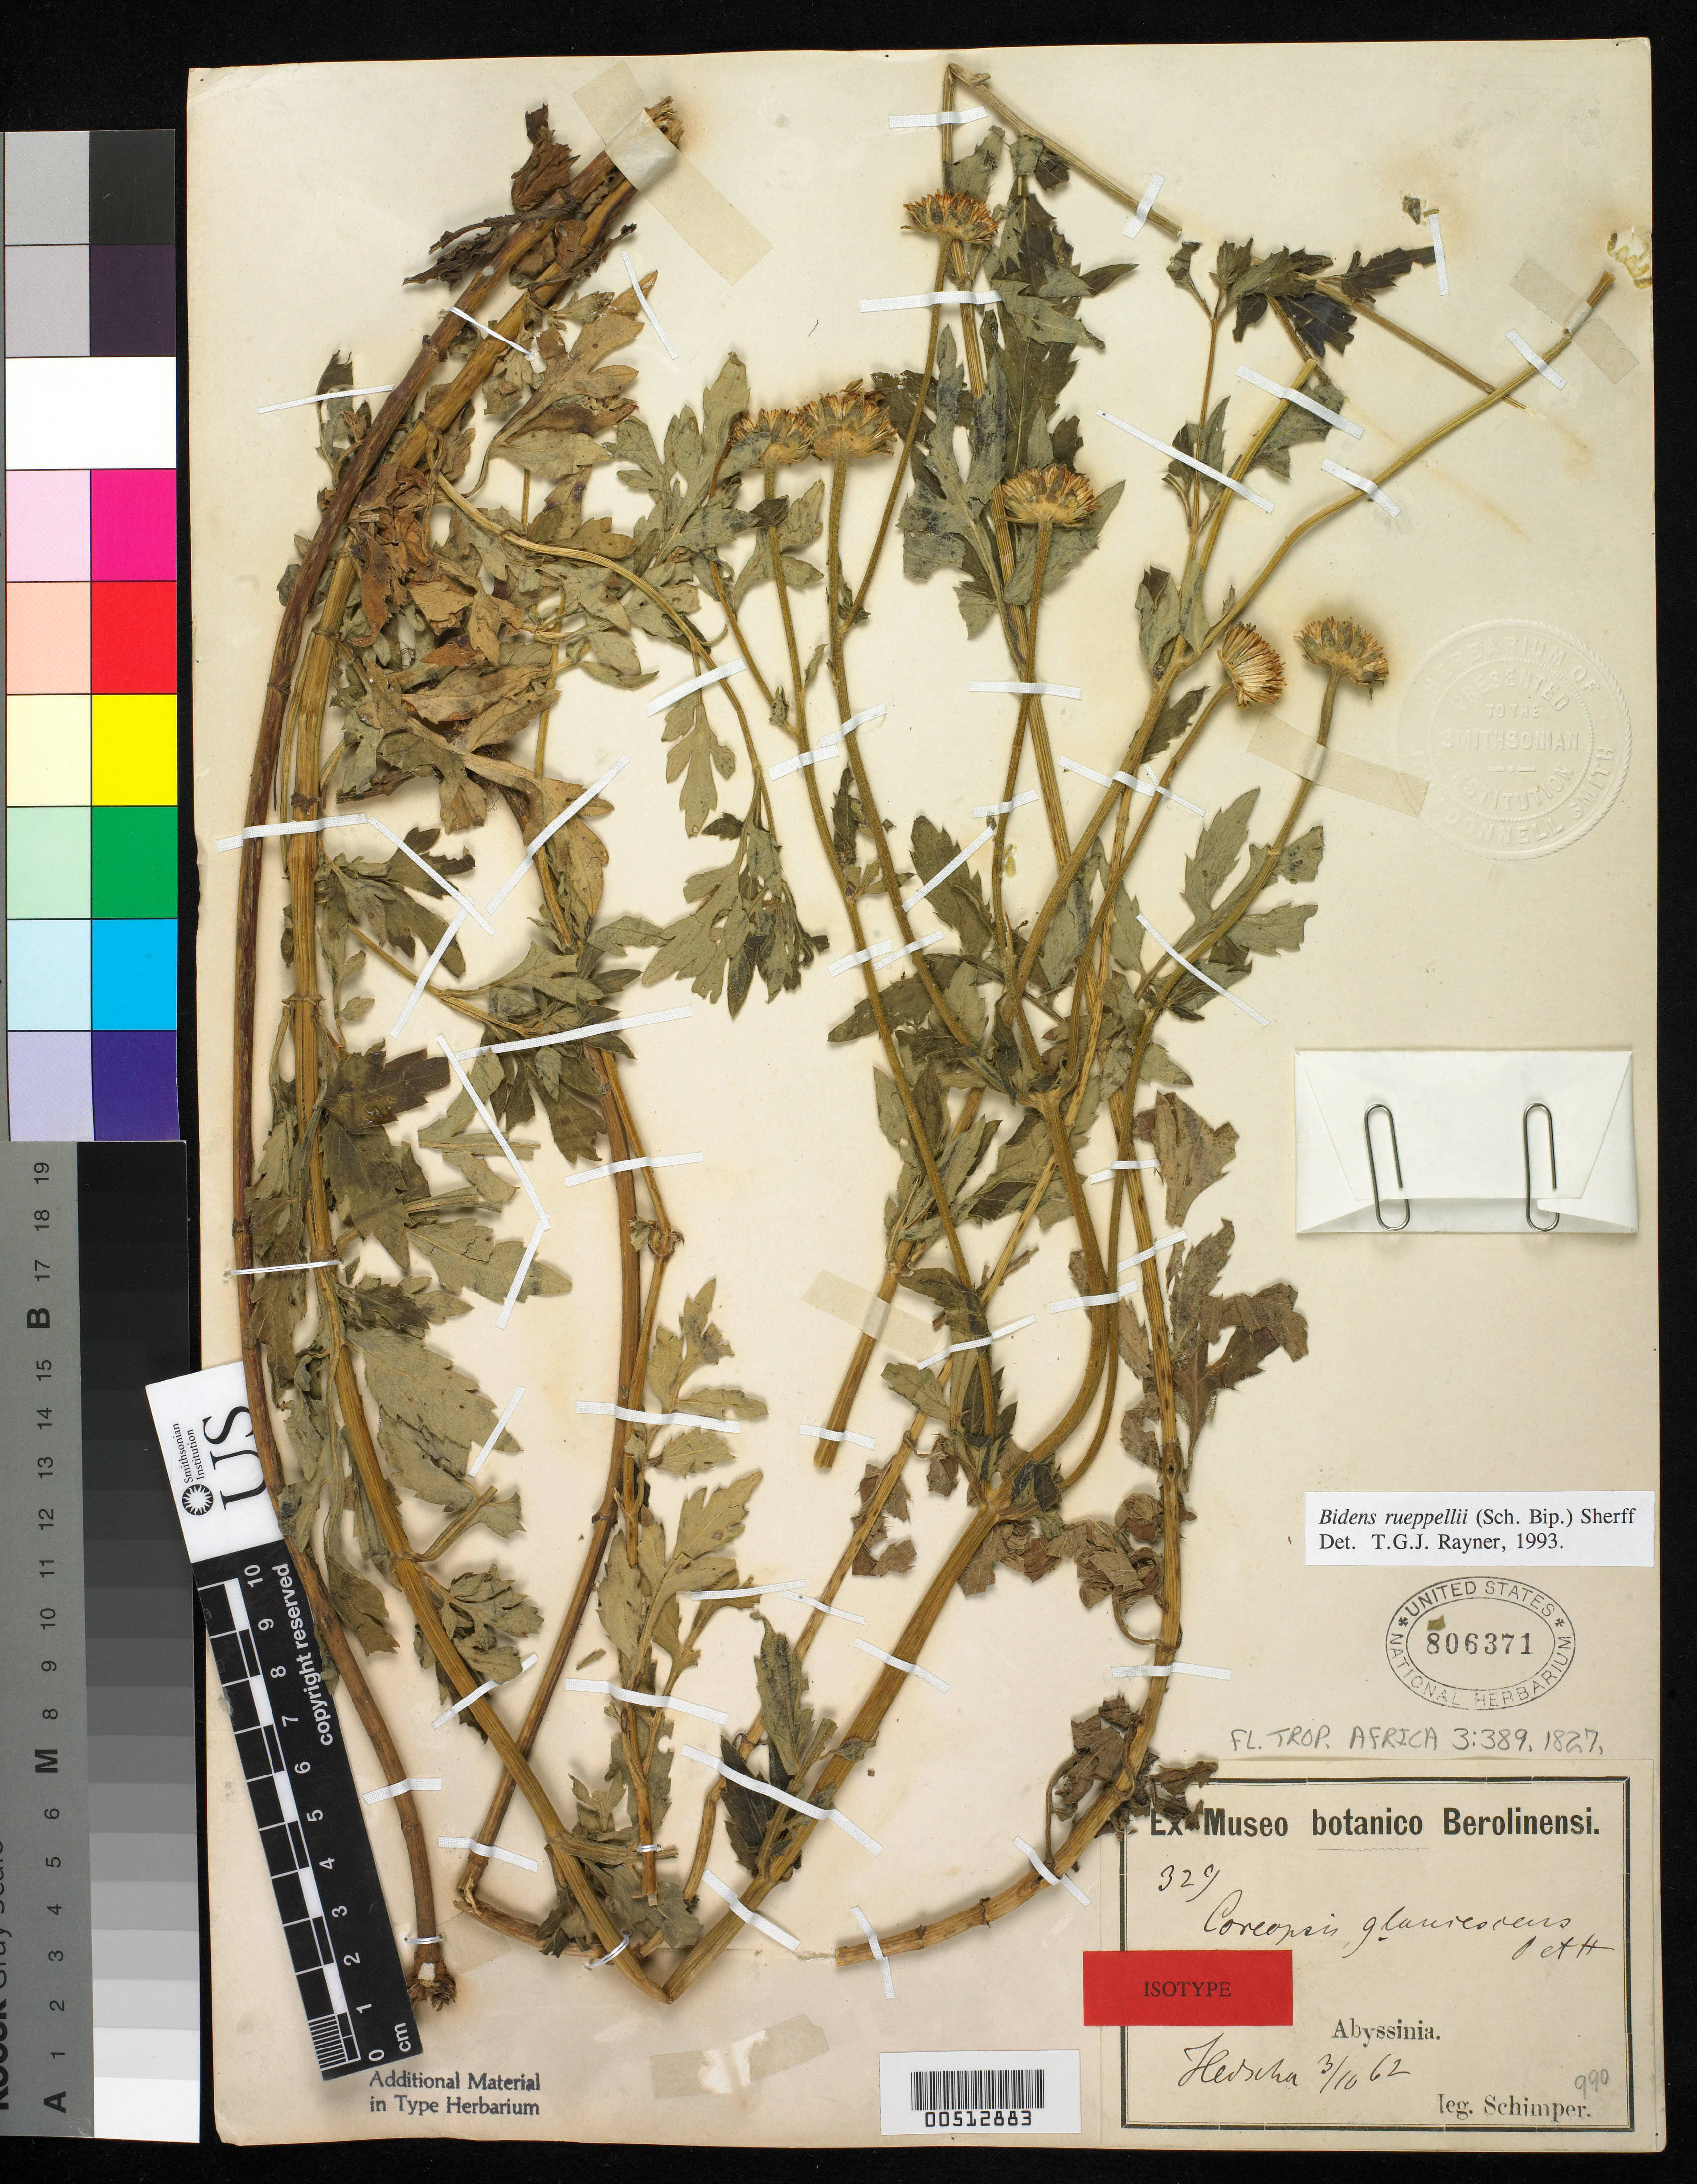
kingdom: Plantae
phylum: Tracheophyta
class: Magnoliopsida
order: Asterales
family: Asteraceae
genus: Coreopsis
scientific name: Coreopsis glaucescens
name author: Oliv. & Hiern in Oliv.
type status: Isotype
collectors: C. Schimper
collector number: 329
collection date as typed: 03 Oct 1862 or 10 Mar 1862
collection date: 1862-03-10 or 1862-10-03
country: Ethiopia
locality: "Abyssinia".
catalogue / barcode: US 806371